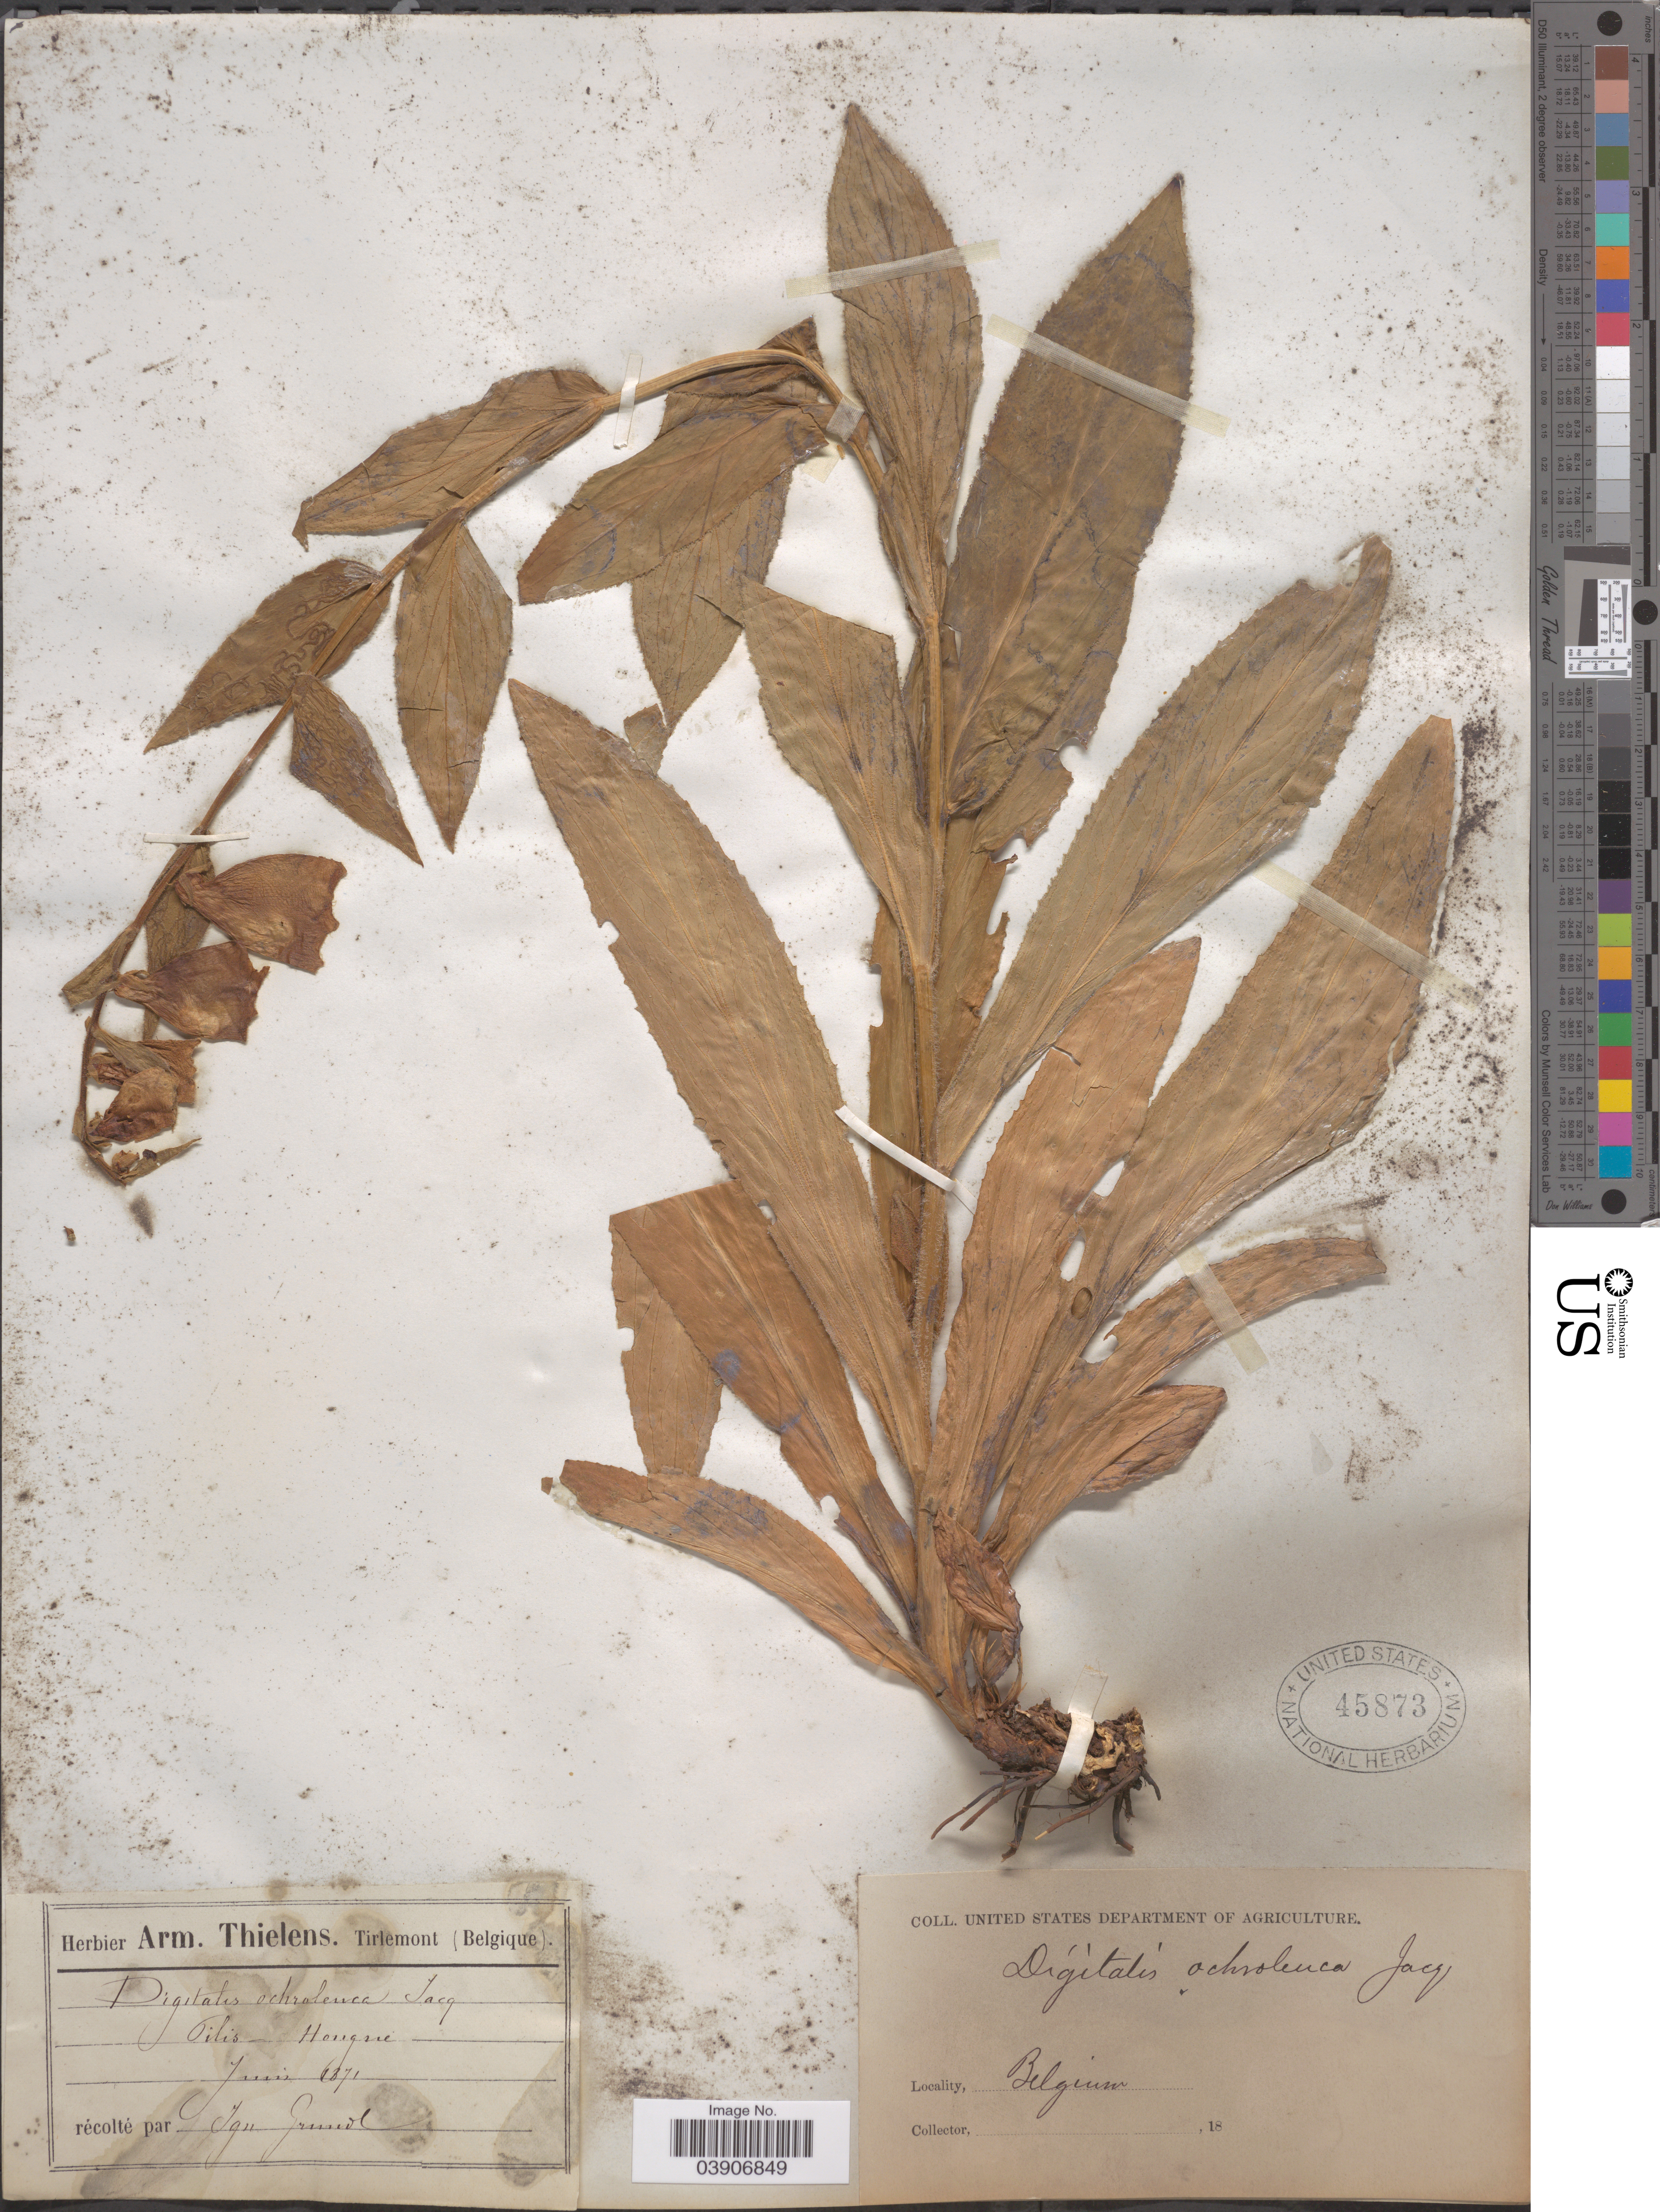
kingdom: Plantae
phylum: Tracheophyta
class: Magnoliopsida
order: Lamiales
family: Plantaginaceae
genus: Digitalis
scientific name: Digitalis ochroleuca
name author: Jacq.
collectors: ex herb. Armand Thielens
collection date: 1871-06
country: Hungary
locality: Pilis - Hongrie.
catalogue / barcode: US 45873